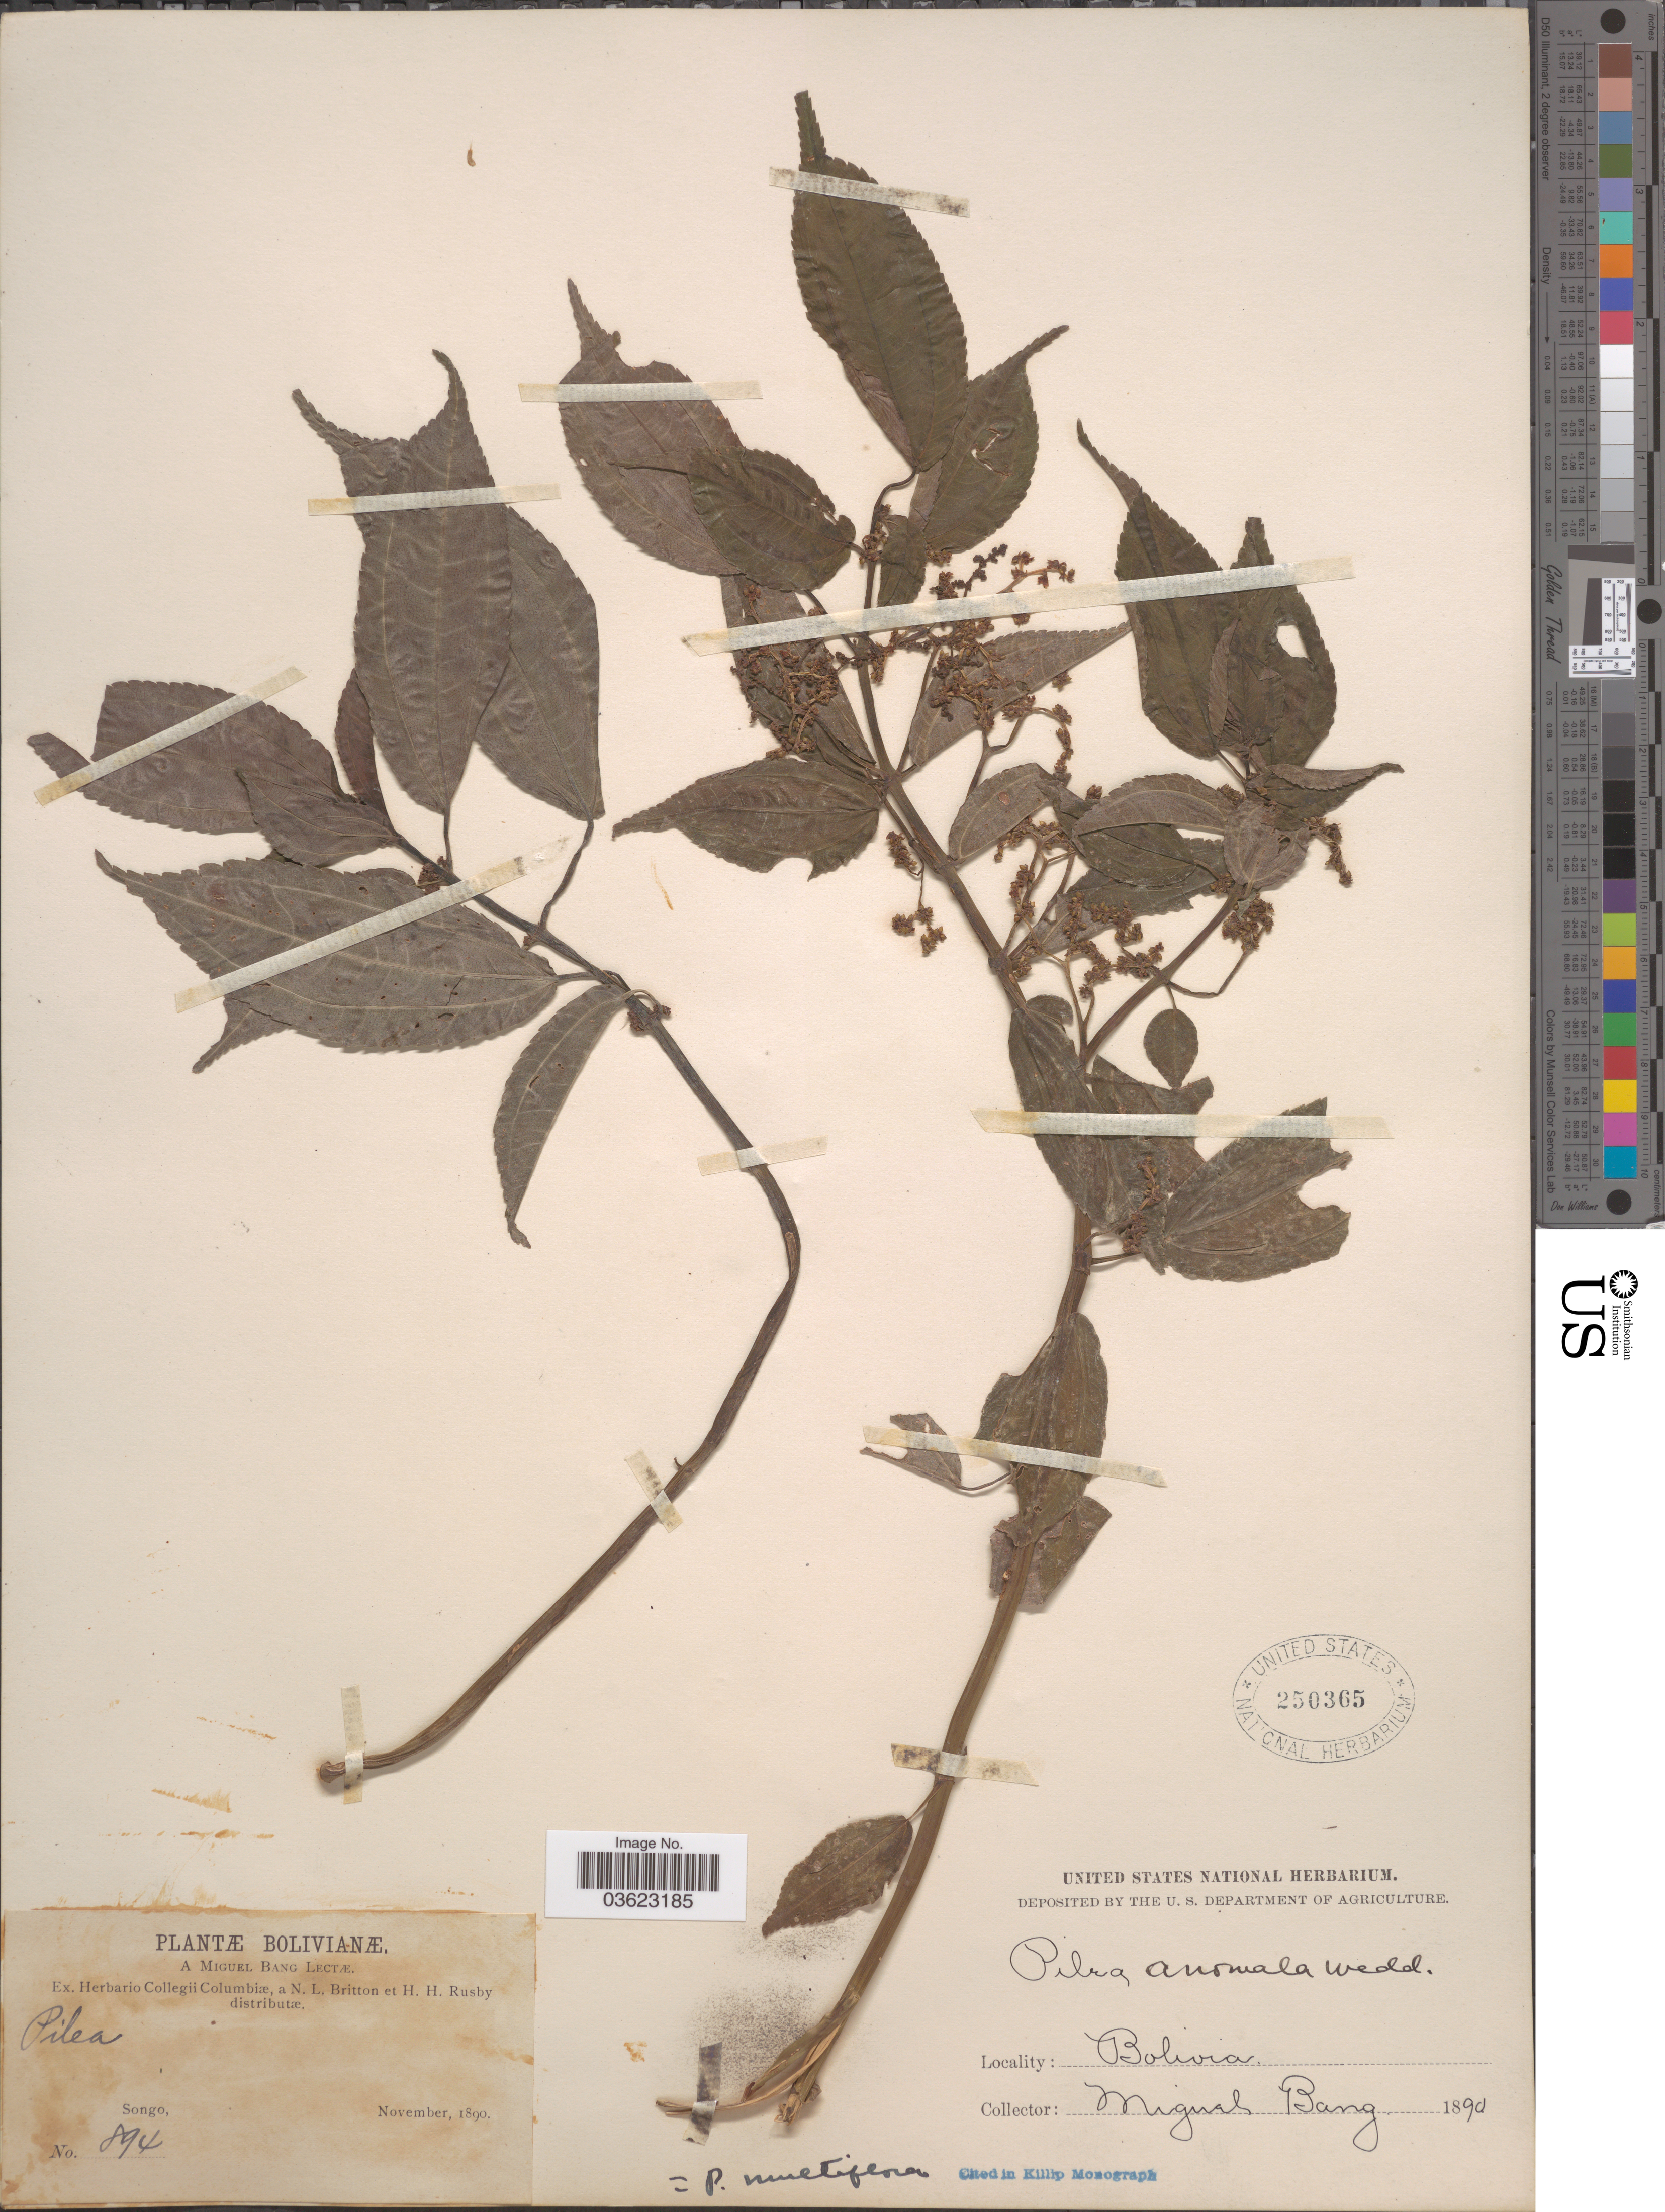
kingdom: Plantae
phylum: Tracheophyta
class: Magnoliopsida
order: Rosales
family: Urticaceae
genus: Pilea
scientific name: Pilea anomala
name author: Wedd.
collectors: M. Bang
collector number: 894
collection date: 1890-11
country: Bolivia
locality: Songo.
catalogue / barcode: US 250365